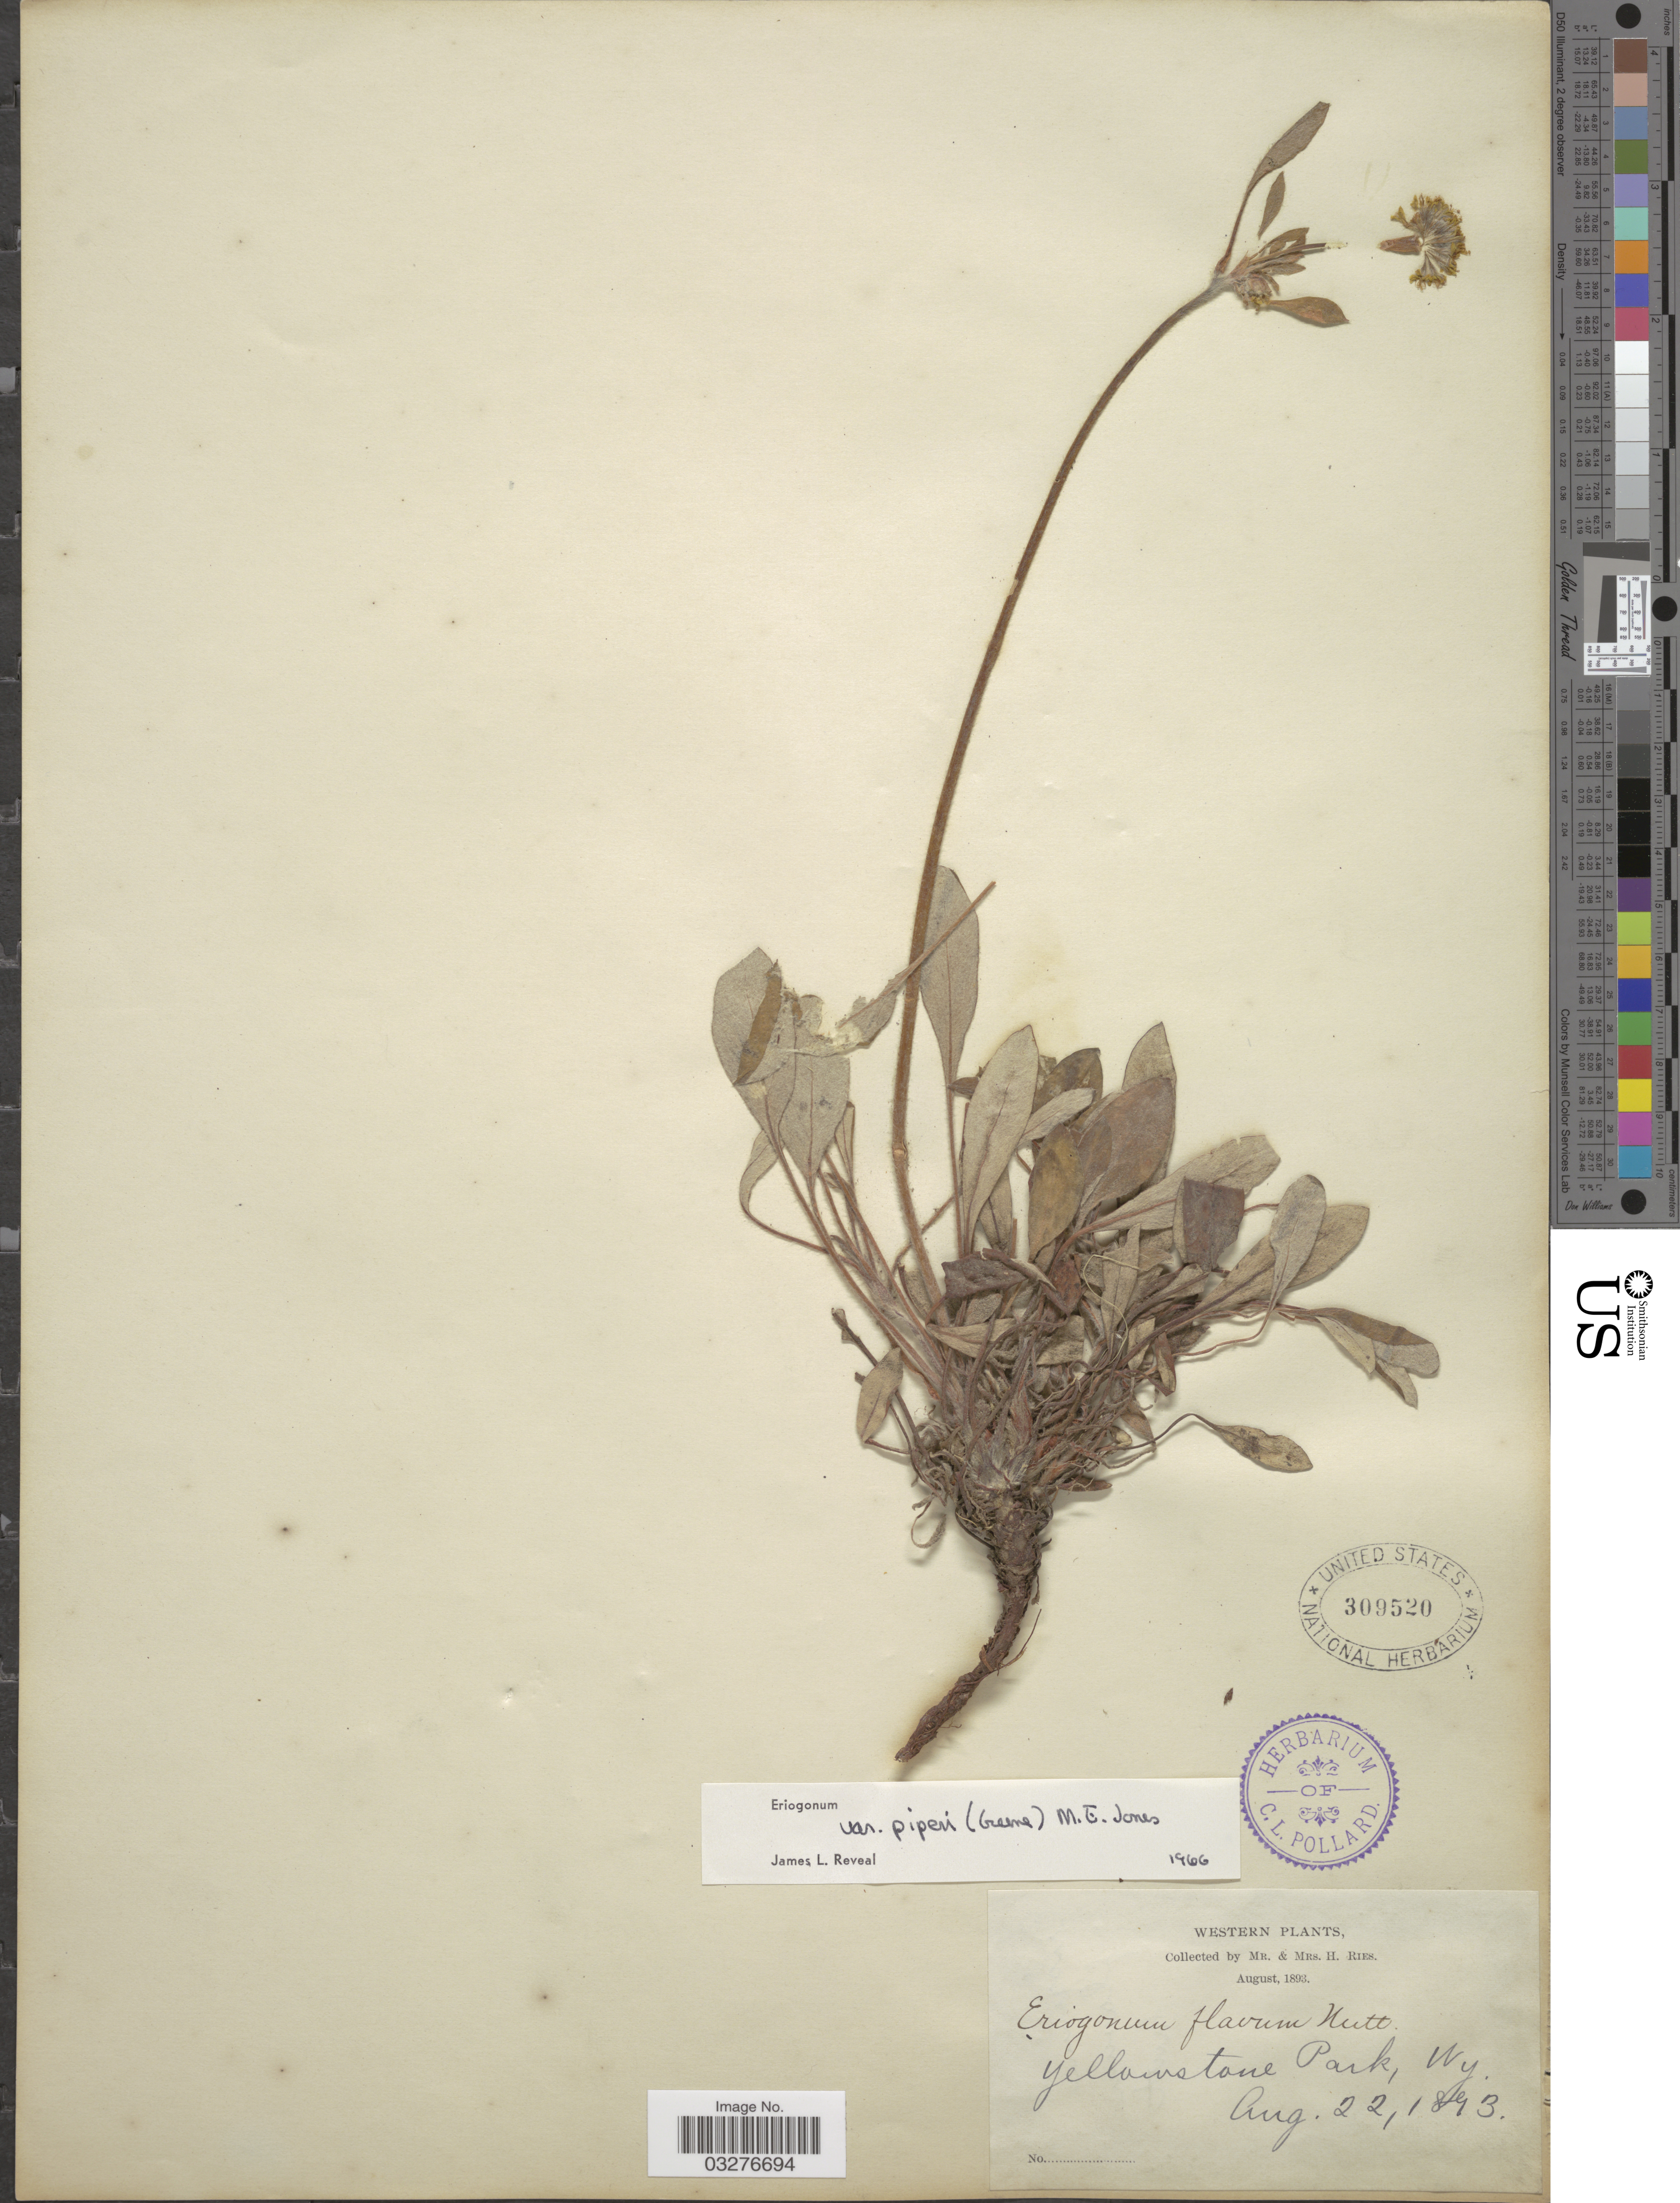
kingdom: Plantae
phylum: Tracheophyta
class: Magnoliopsida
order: Caryophyllales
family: Polygonaceae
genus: Eriogonum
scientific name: Eriogonum flavum var. piperi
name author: M.E. Jones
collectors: H. Ries & H. Ries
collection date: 1893-08-22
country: United States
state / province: Wyoming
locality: Western. Yellowstone Park, Wy.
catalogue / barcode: US 309520